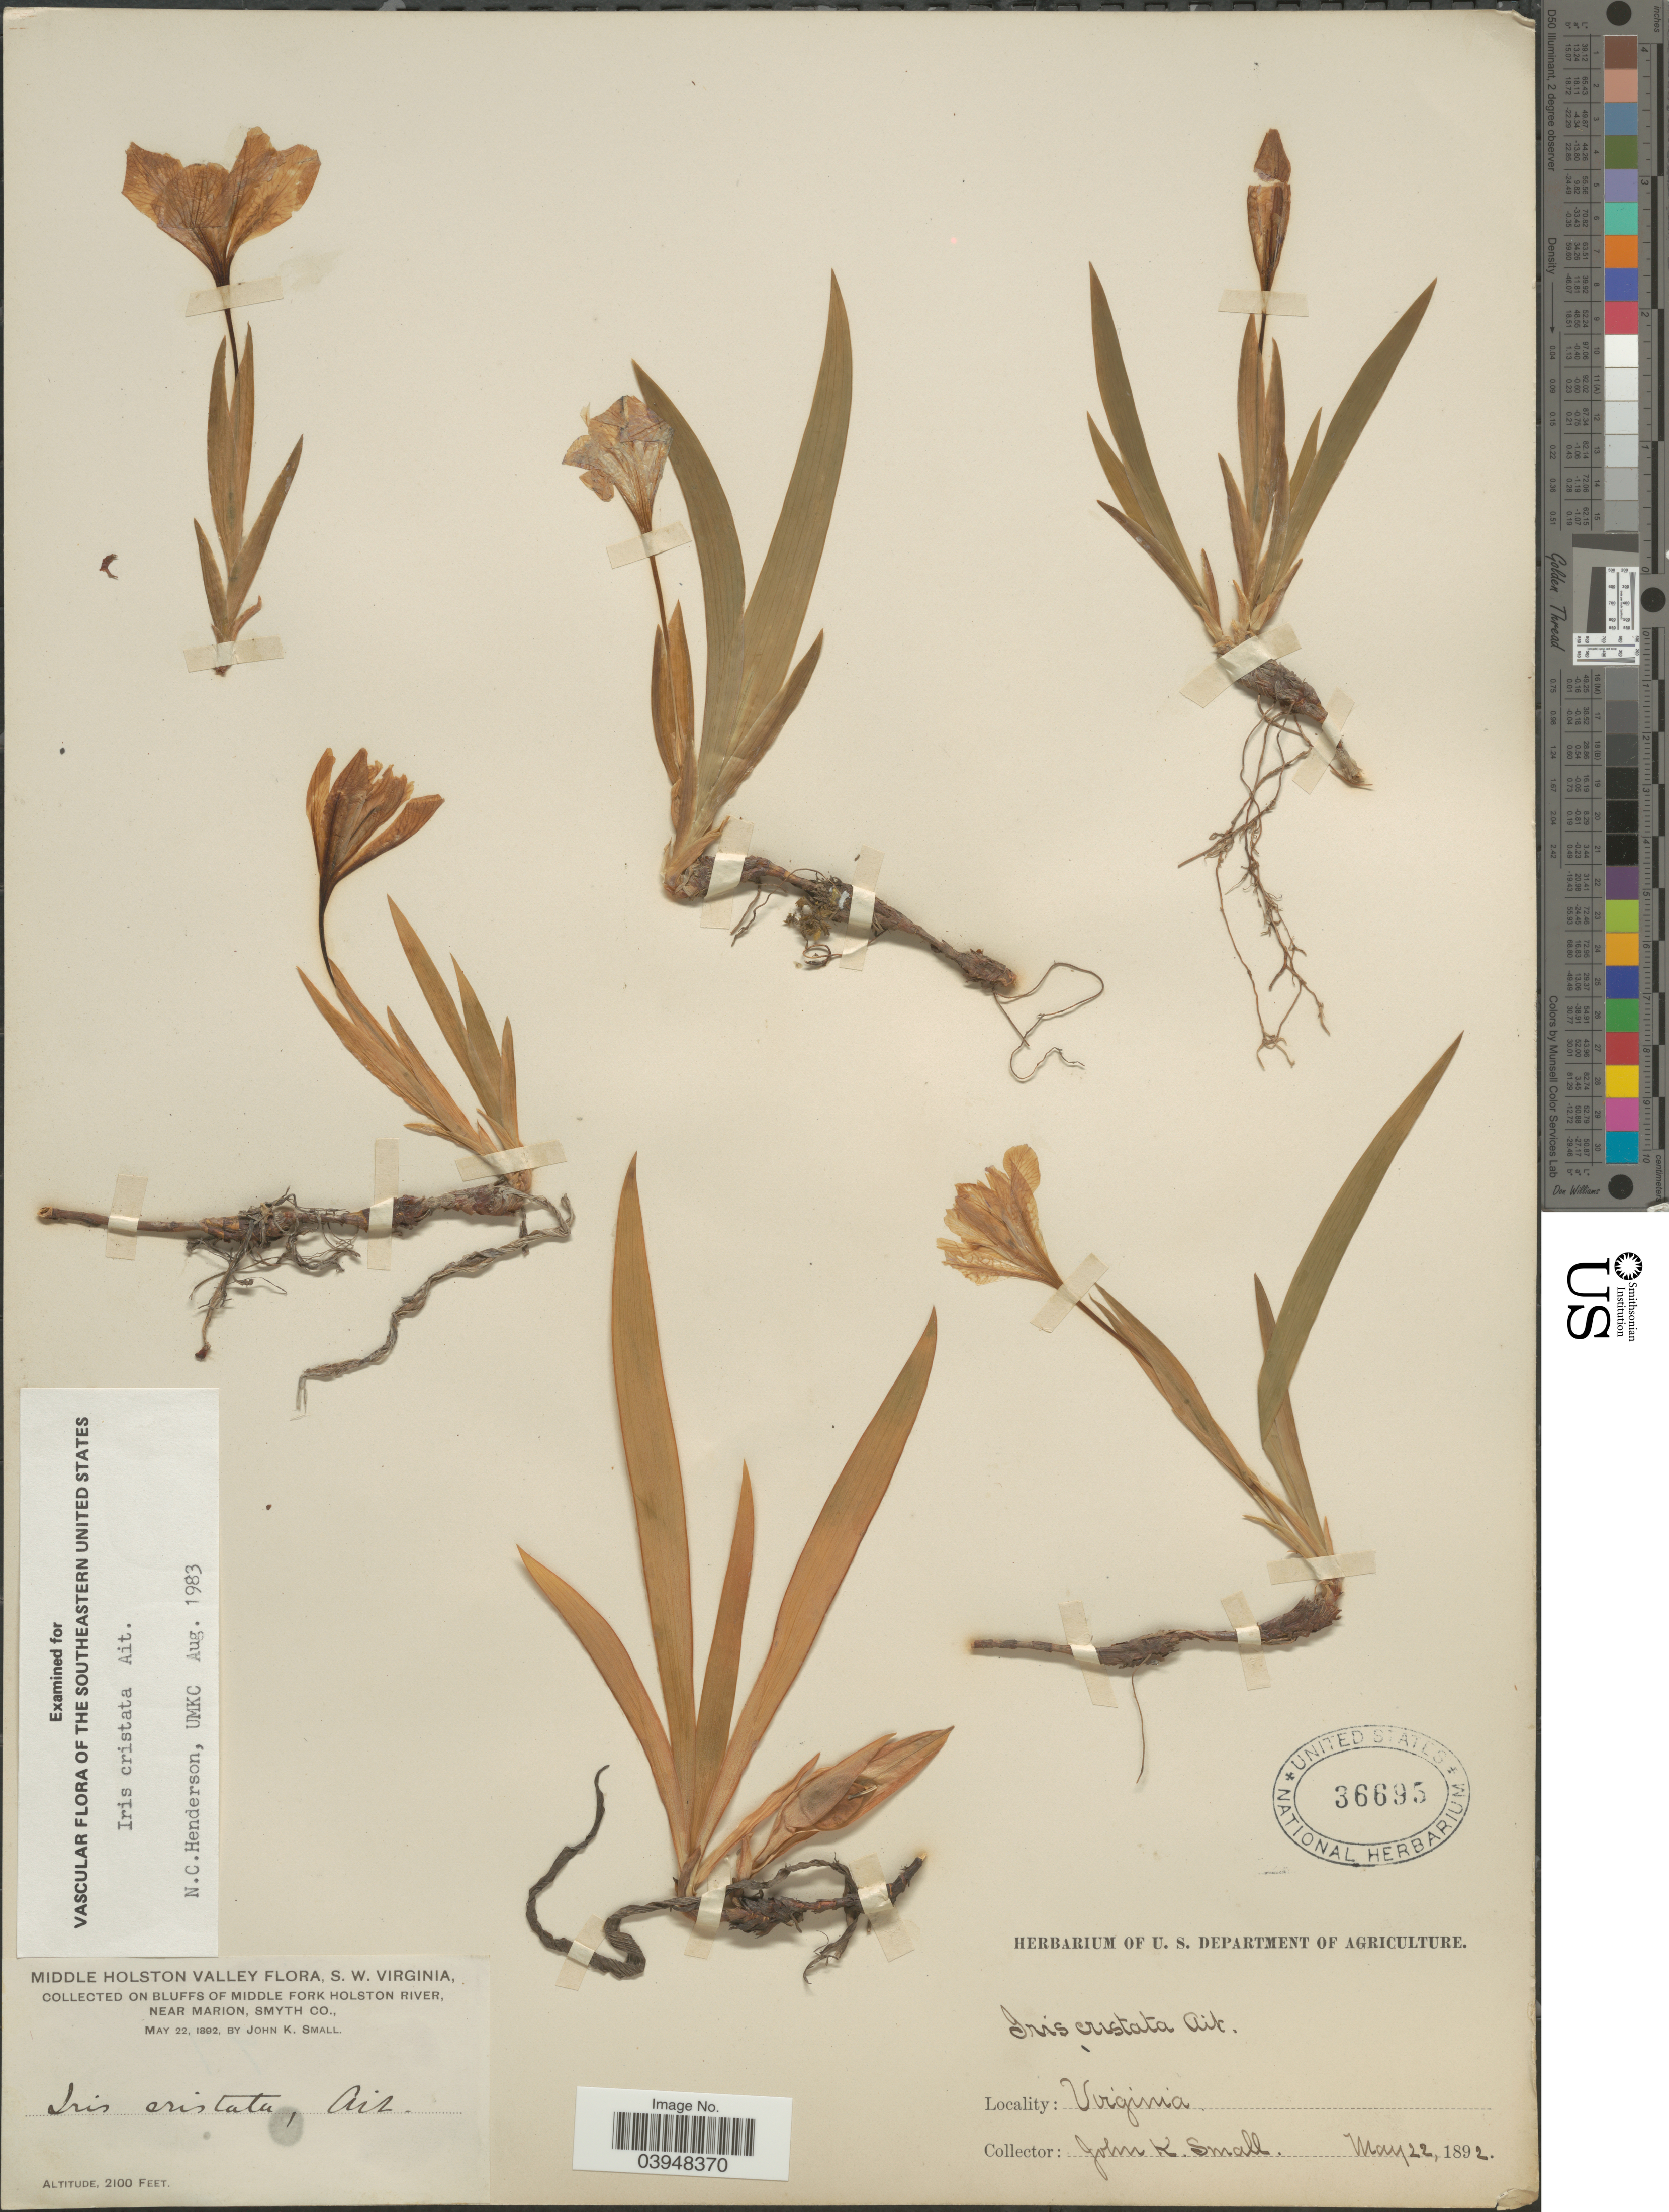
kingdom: Plantae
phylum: Tracheophyta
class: Liliopsida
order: Asparagales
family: Iridaceae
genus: Iris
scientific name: Iris cristata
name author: Aiton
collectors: J. K. Small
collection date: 1892-05-22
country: United States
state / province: Virginia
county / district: Smyth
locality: Middle Holston Valley, S. W. Virginia. On bluffs of Middle Fork Holston River, near Marion, Smyth Co.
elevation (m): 640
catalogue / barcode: US 36695